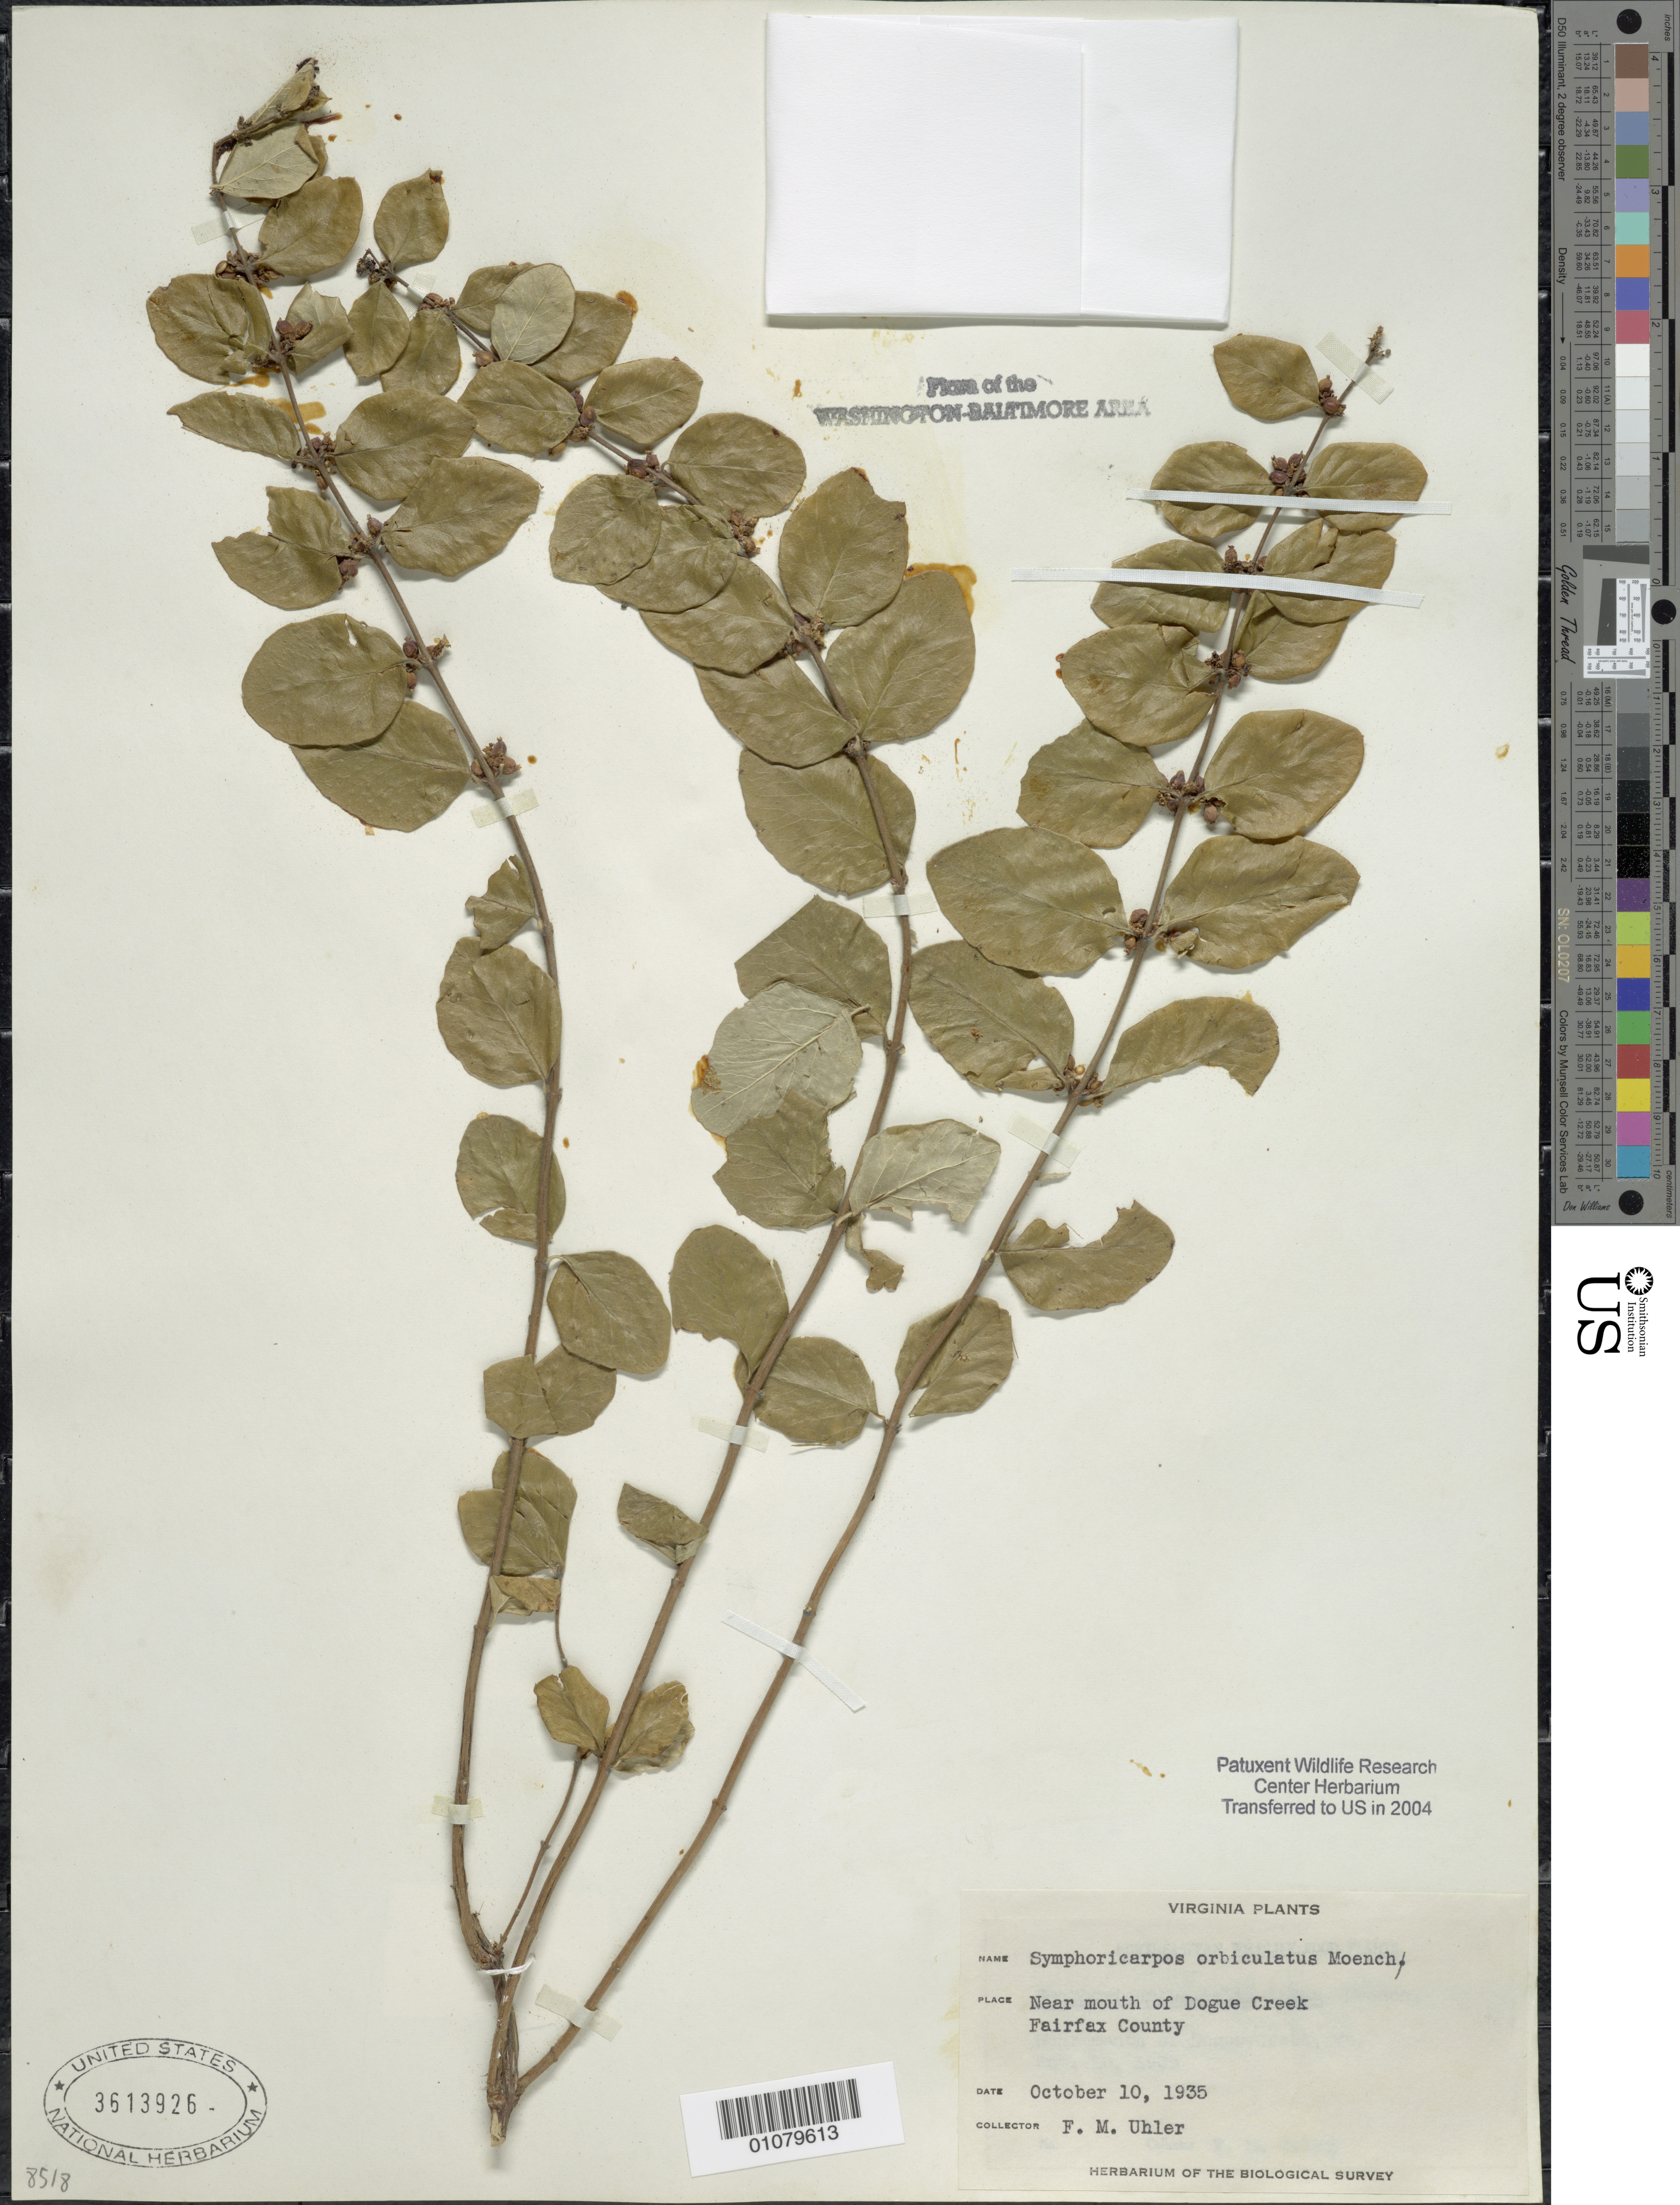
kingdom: Plantae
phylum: Tracheophyta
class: Magnoliopsida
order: Dipsacales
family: Caprifoliaceae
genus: Symphoricarpos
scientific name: Symphoricarpos orbiculatus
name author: Moench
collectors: F. M. Uhler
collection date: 1935-10-10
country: United States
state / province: Virginia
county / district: Fairfax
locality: Near mouth of Dogue Creek.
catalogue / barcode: US 3613926